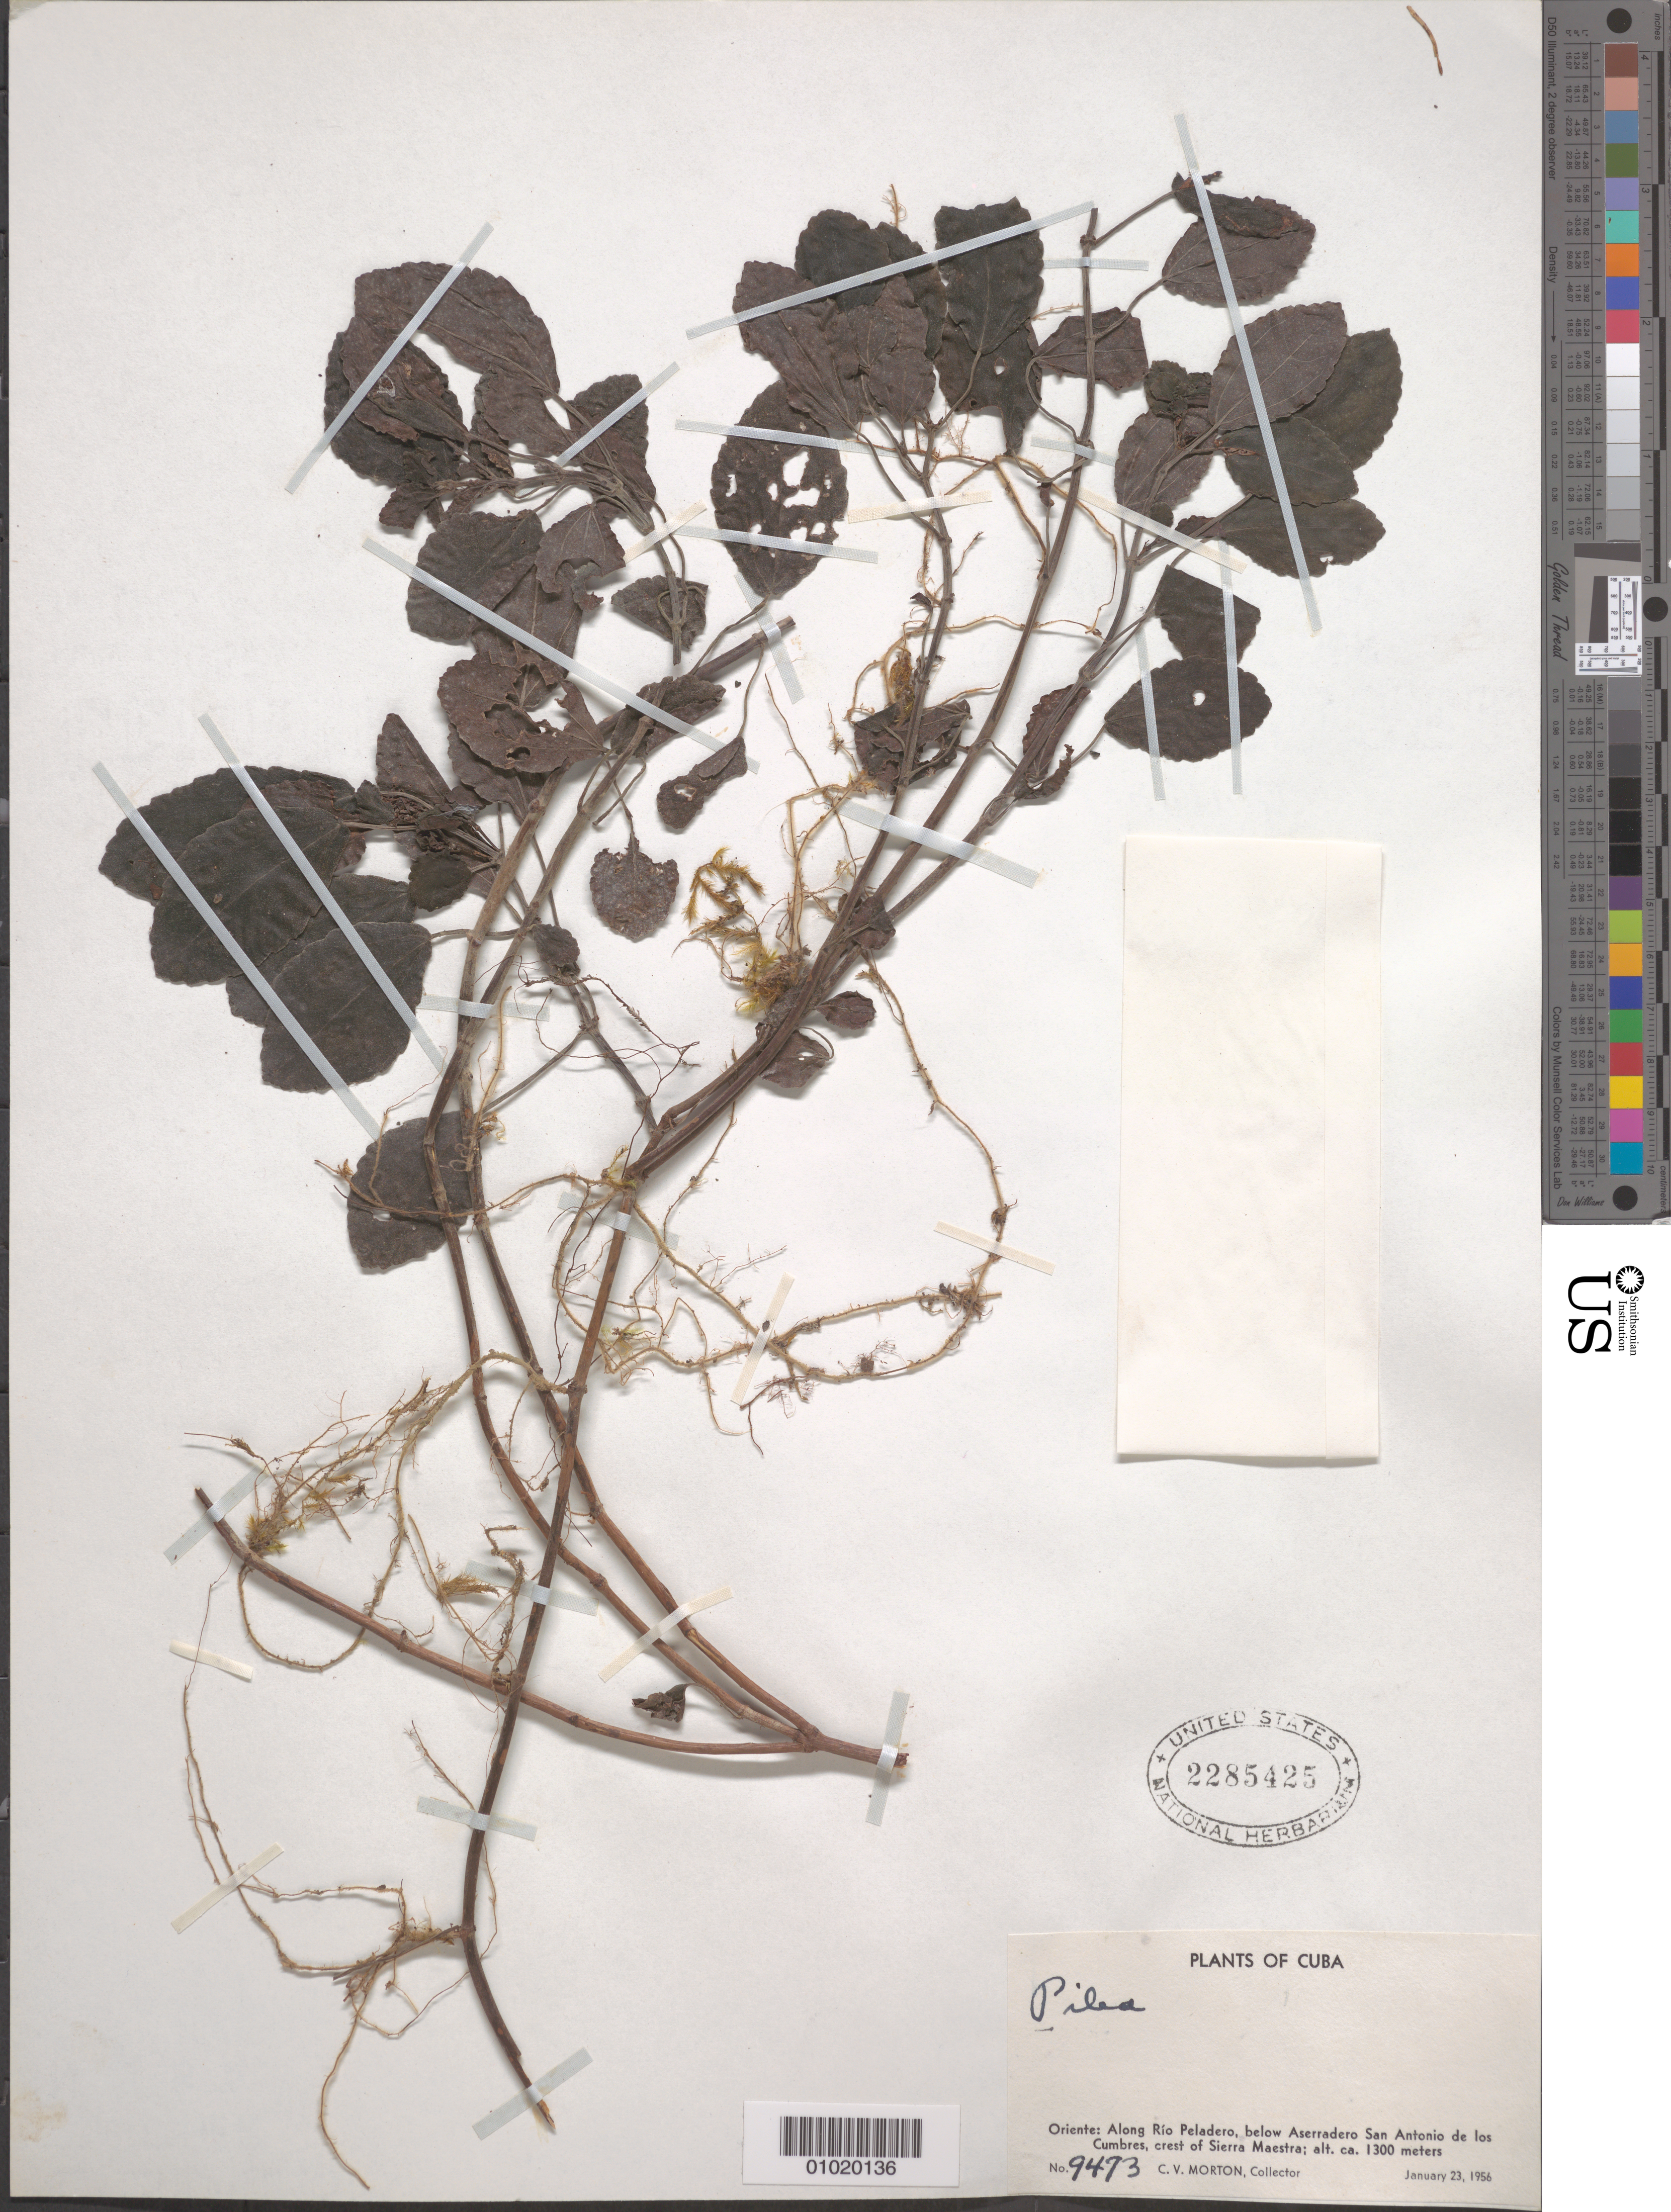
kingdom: Plantae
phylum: Tracheophyta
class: Magnoliopsida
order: Rosales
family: Urticaceae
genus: Pilea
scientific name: Pilea sp.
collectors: C. V. Morton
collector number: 9473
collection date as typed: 23 Jan 1956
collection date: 1956-01-23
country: Cuba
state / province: Granma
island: Cuba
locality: Along Rio Peladero, below Aserradero San Antonio de los Cumbres, crest of Sierra Maestra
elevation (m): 1300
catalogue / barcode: US 2285425